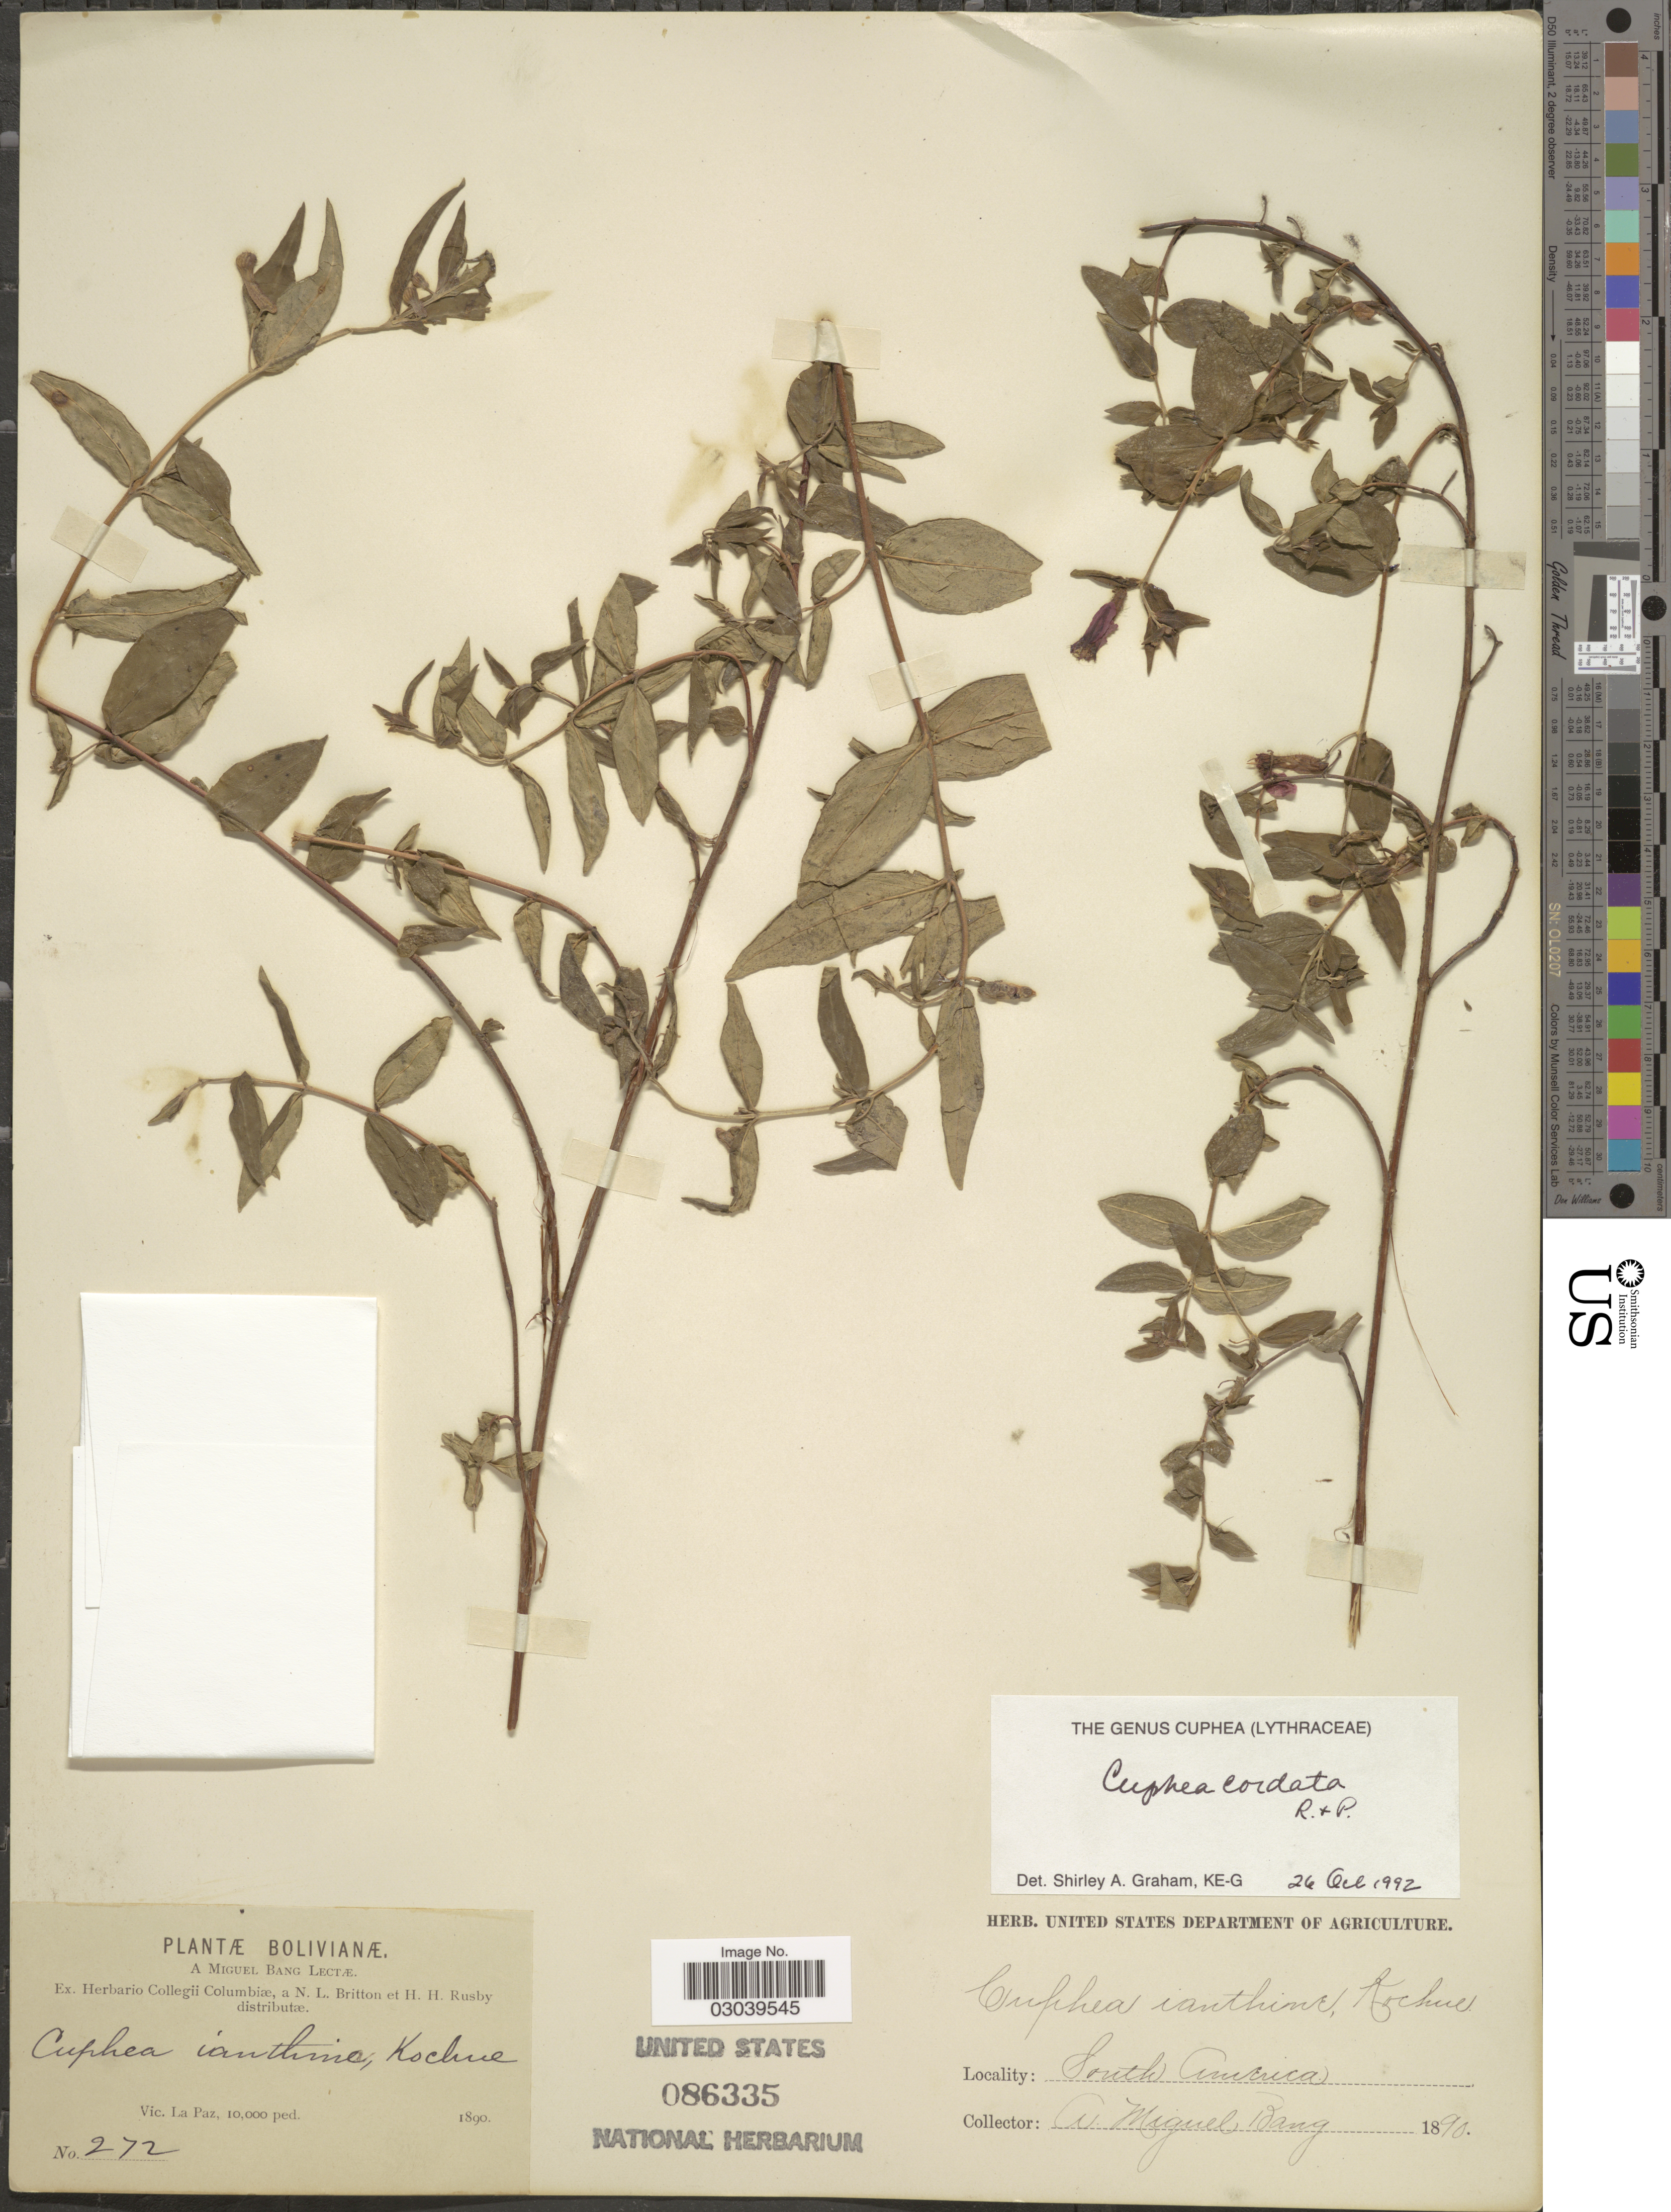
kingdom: Plantae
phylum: Tracheophyta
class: Magnoliopsida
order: Myrtales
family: Lythraceae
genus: Cuphea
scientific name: Cuphea cordata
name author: Ruiz & Pav.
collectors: M. Bang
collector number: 272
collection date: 1890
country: Bolivia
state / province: La Paz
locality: Vic. La Paz.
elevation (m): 3048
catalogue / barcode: US 86335